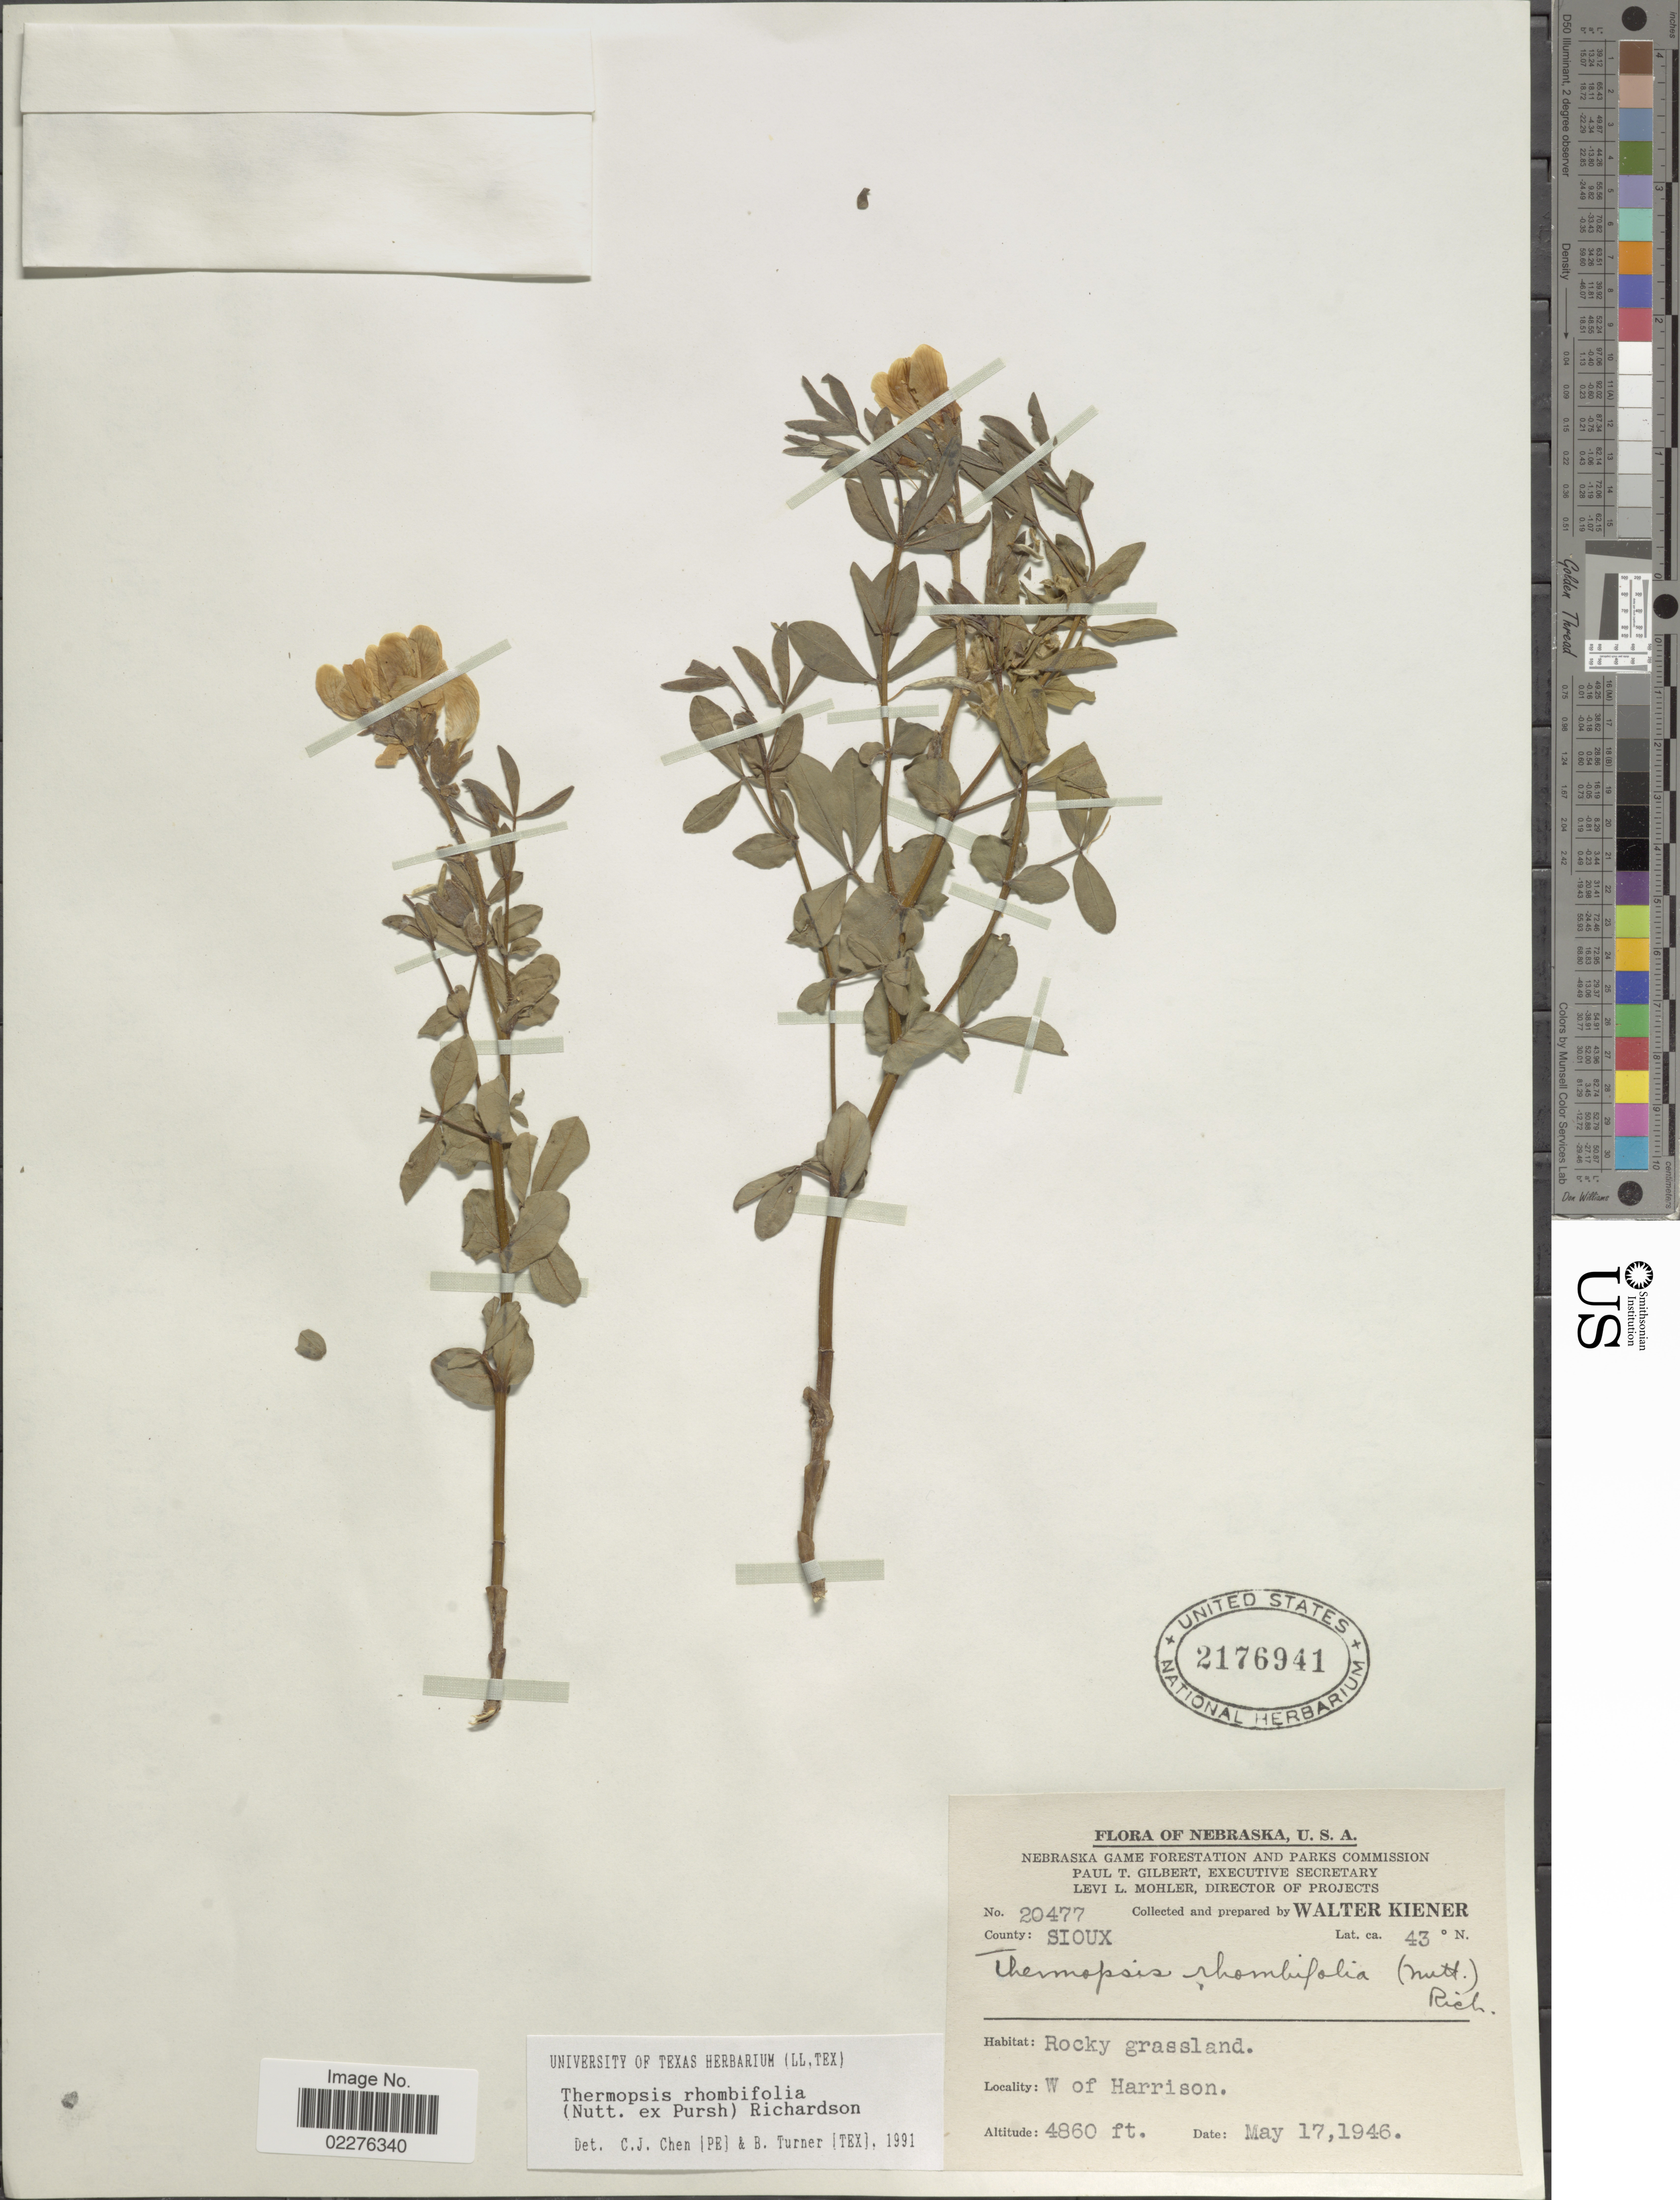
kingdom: Plantae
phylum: Tracheophyta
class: Magnoliopsida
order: Fabales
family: Fabaceae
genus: Thermopsis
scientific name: Thermopsis rhombifolia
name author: Richardson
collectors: W. Kiener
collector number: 20477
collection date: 1946-05-17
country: United States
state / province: Nebraska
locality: Sioux, Rocky grassland, W of Harrison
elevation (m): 1481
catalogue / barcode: US 2176941